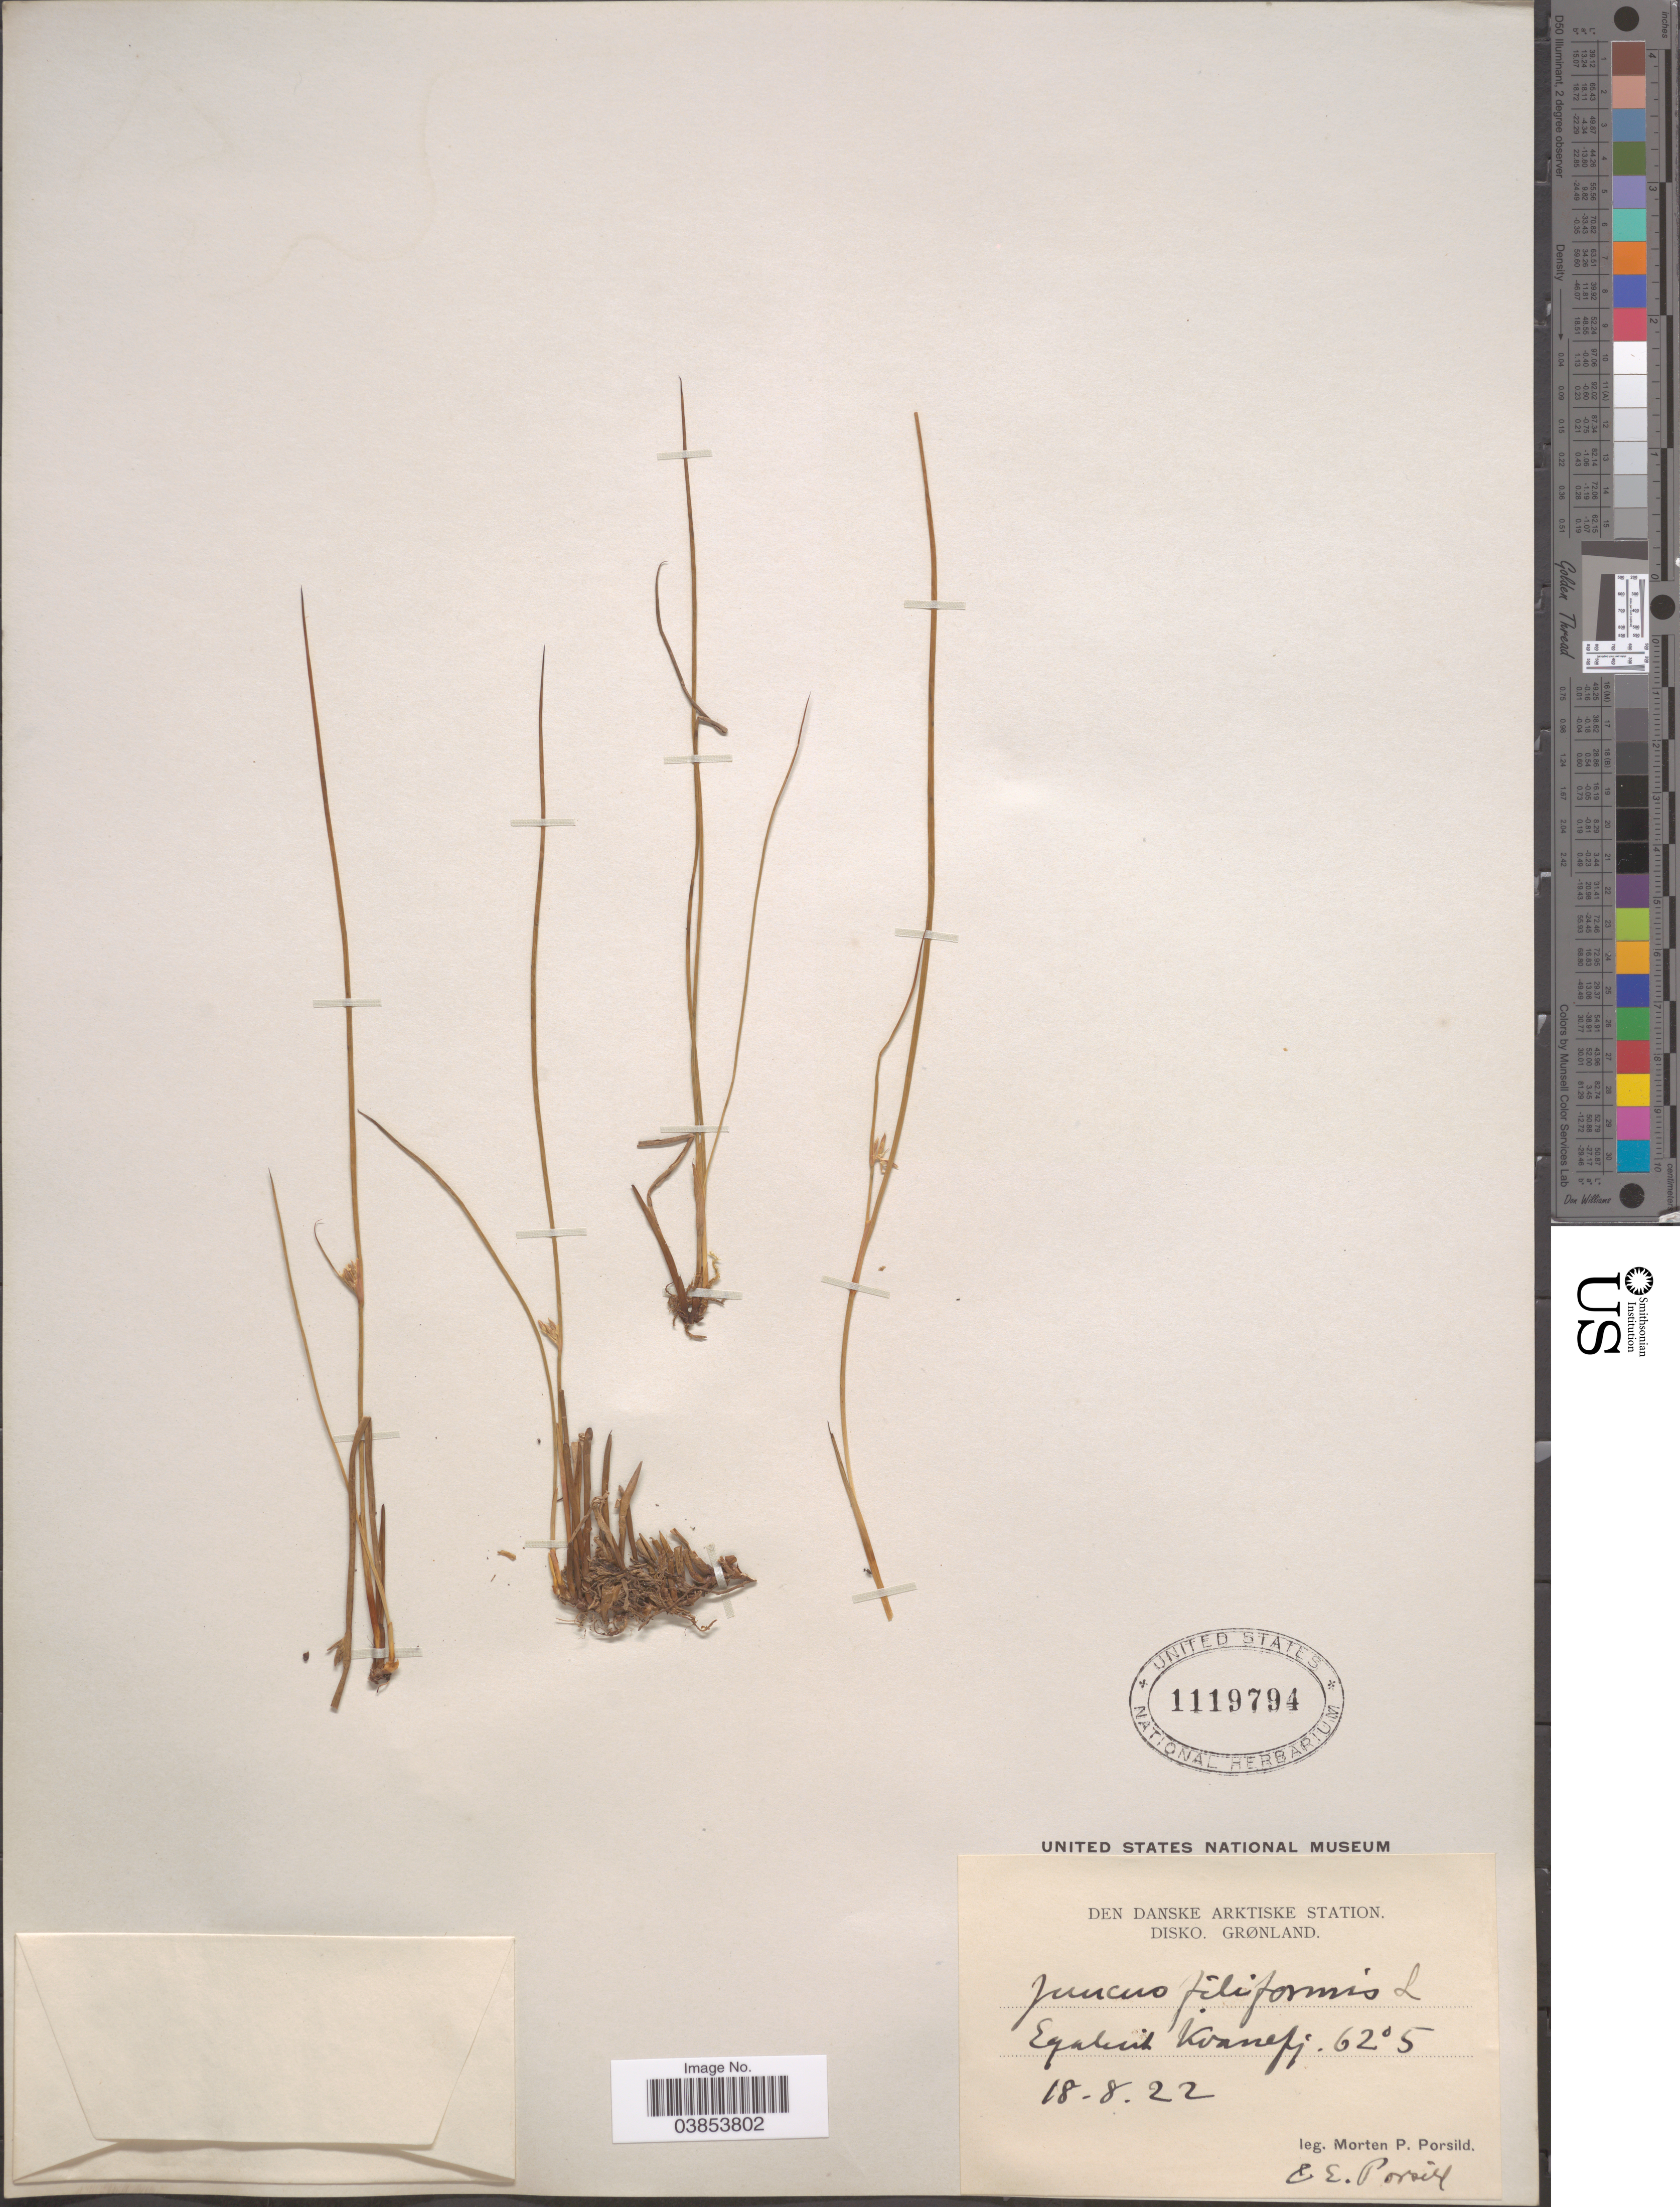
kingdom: Plantae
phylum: Tracheophyta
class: Liliopsida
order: Poales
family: Juncaceae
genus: Juncus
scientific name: Juncus filiformis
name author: L.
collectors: M. P. Porsild & A. E. Porsild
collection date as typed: Transcribed d/m/y: 18/8/22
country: Greenland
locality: Den Danske Arktiske Station. Disko. Grønland. Eqaluit Kvanefj.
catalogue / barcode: US 1119794